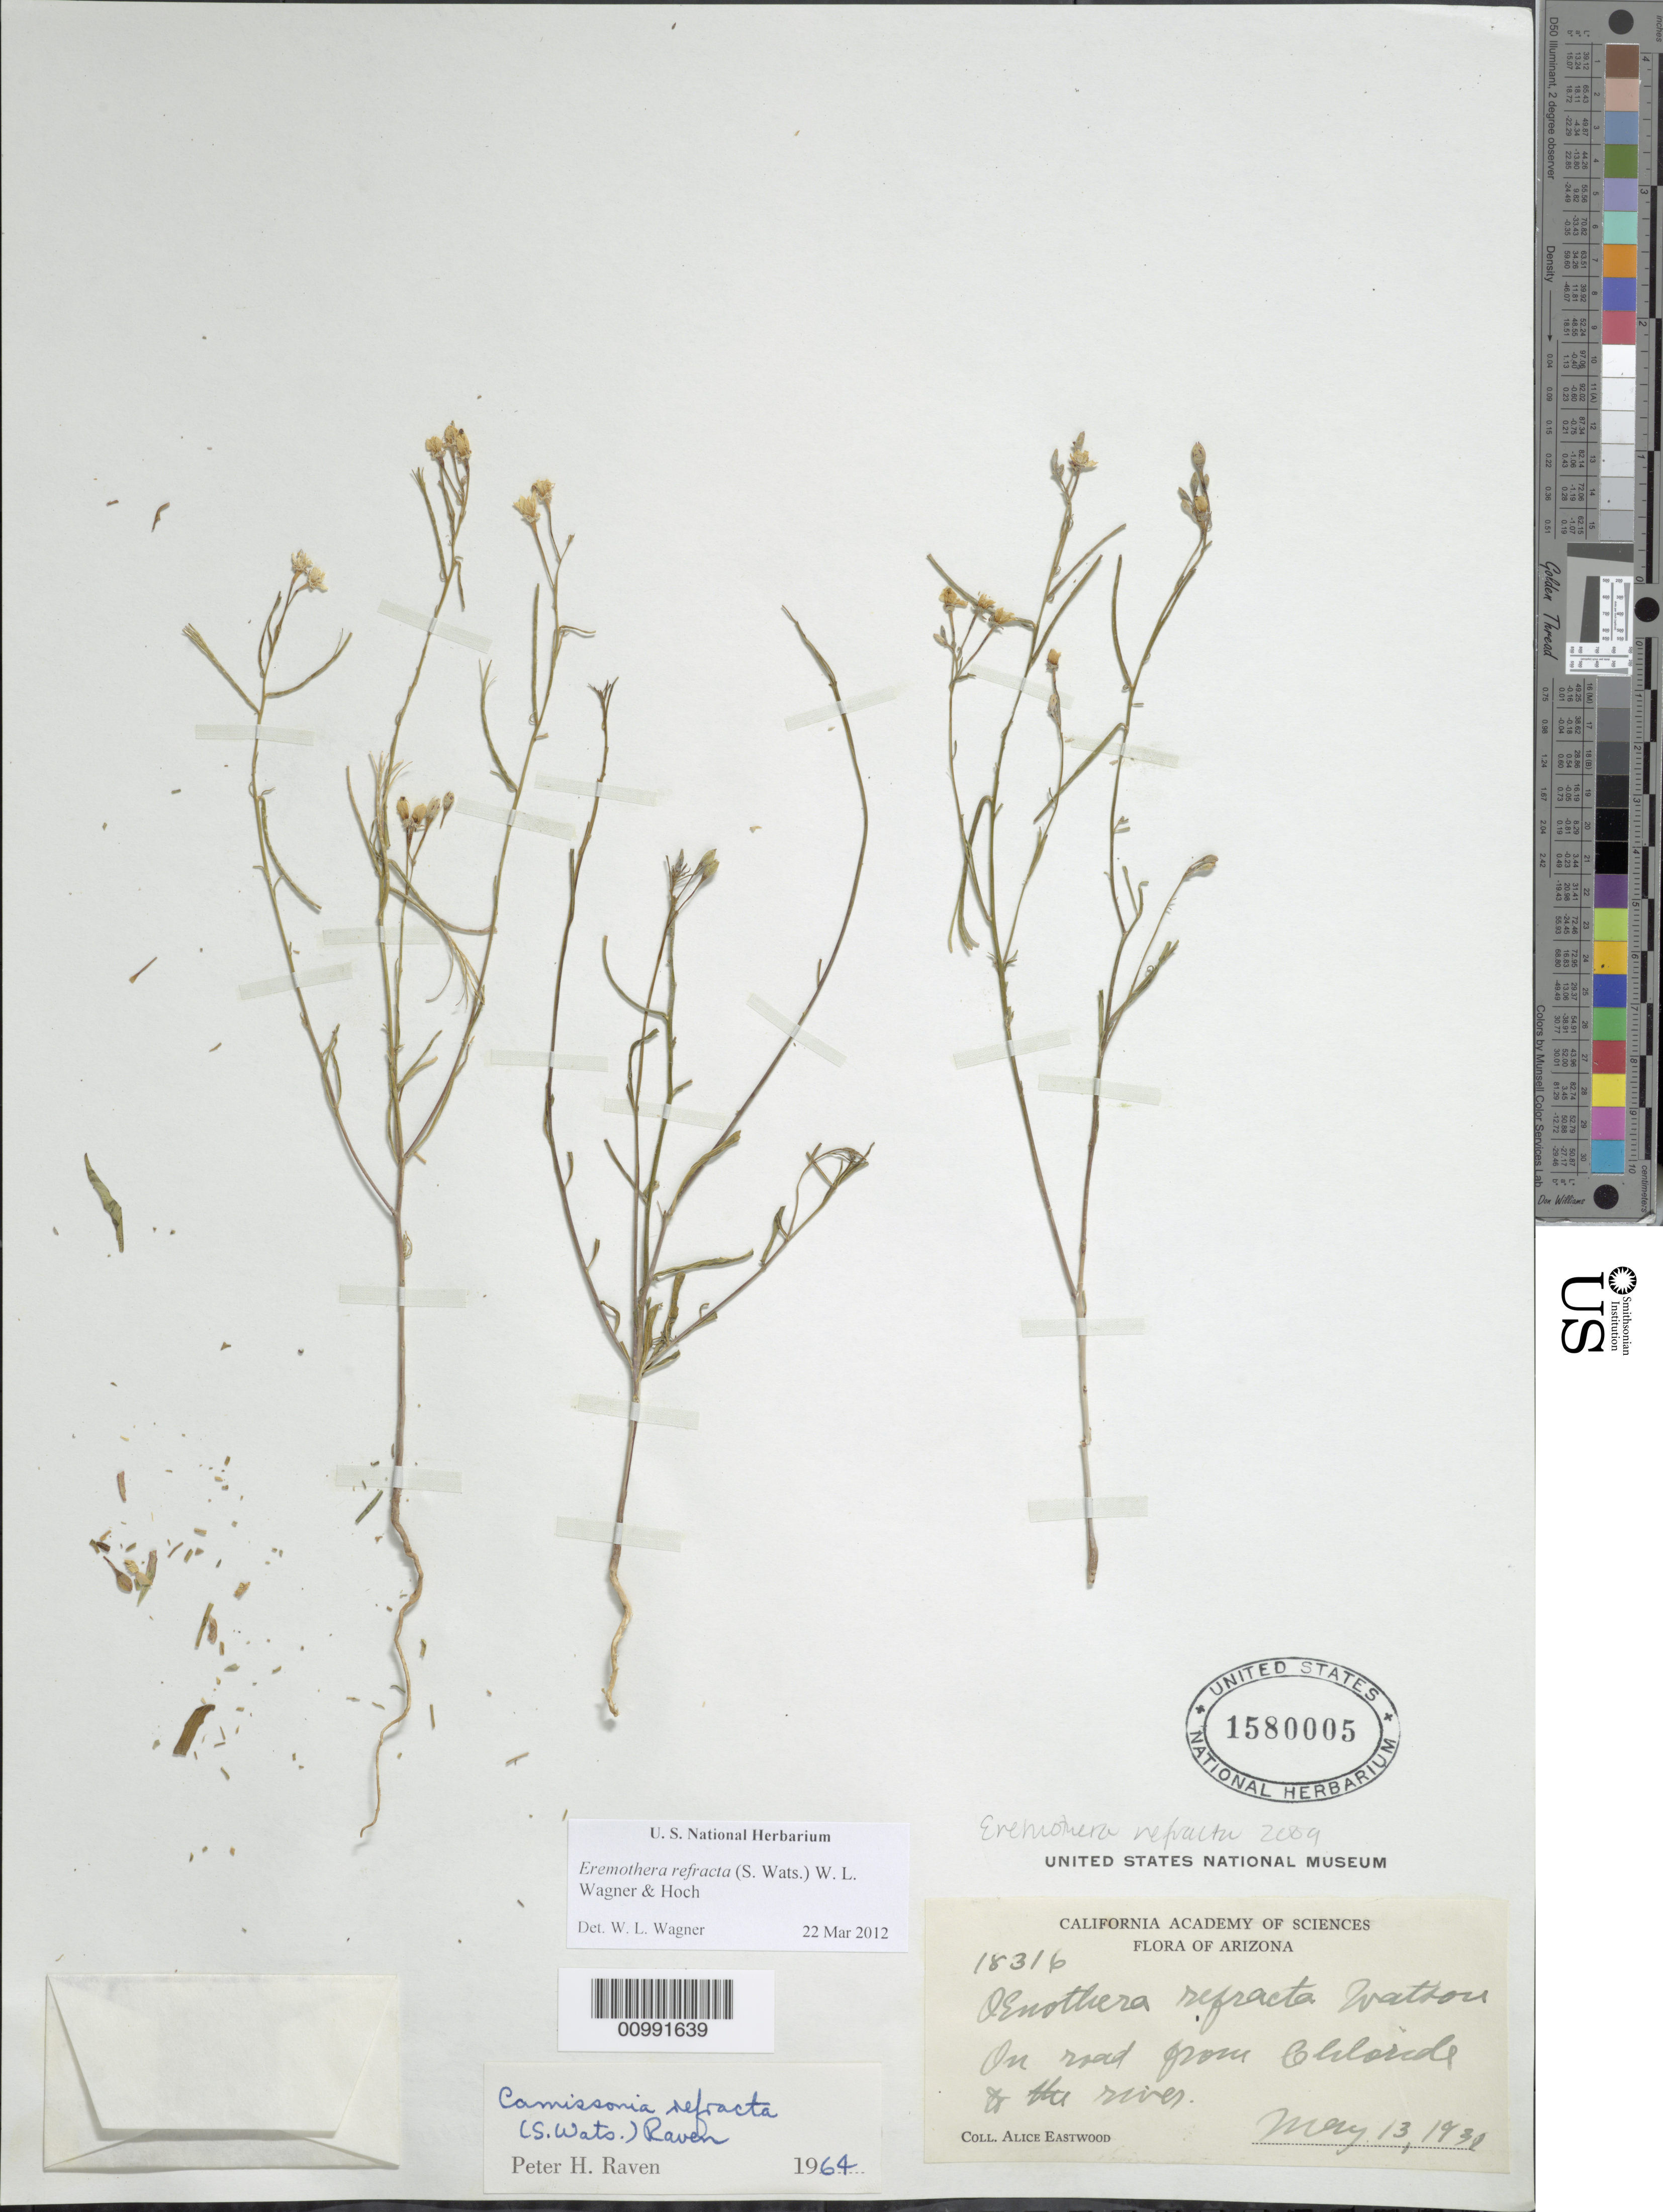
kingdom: Plantae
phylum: Tracheophyta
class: Magnoliopsida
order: Myrtales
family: Onagraceae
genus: Eremothera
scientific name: Eremothera refracta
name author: (S. Watson) W.L. Wagner & Hoch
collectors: A. Eastwood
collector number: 18316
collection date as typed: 13 May 1930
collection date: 1930-05-13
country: United States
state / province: Arizona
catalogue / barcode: US 1580005